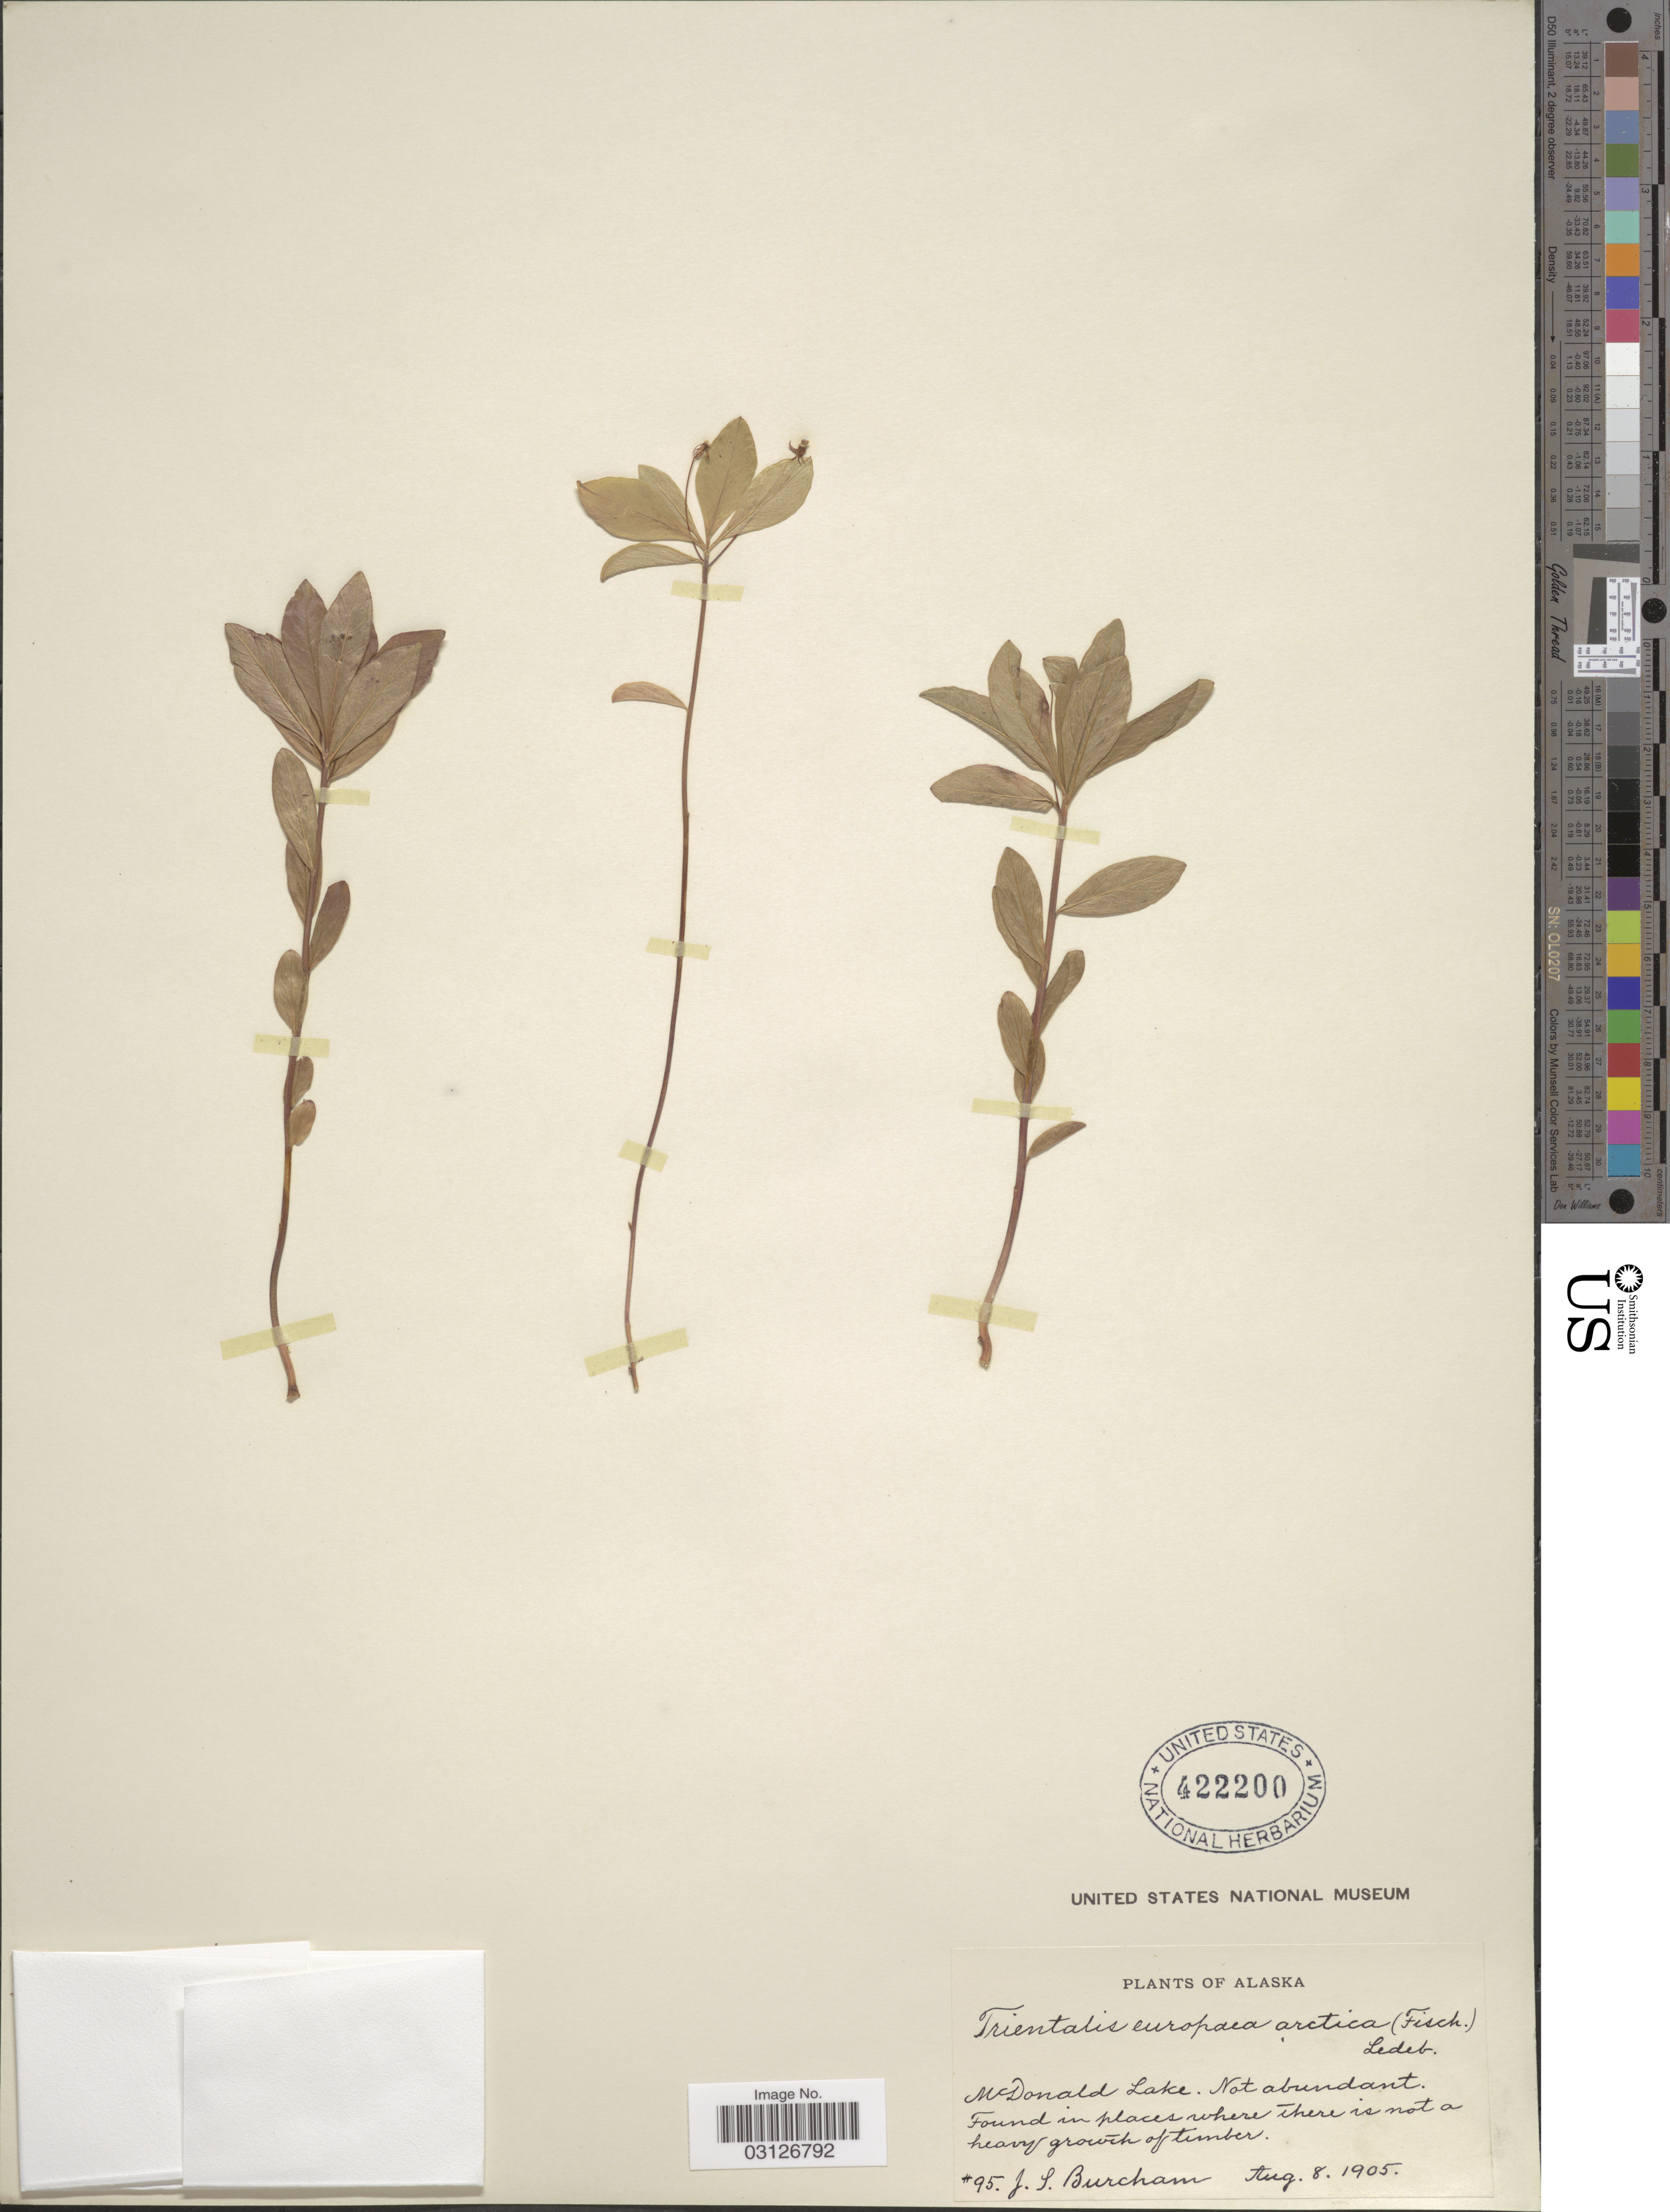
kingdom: Plantae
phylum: Tracheophyta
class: Magnoliopsida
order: Ericales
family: Primulaceae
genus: Trientalis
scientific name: Trientalis europaea subsp. arctica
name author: (Fisch. ex Hook.) Hultén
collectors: J. Burcham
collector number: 95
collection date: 1905-08-08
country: United States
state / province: Alaska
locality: McDonald Lake.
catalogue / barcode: US 422200